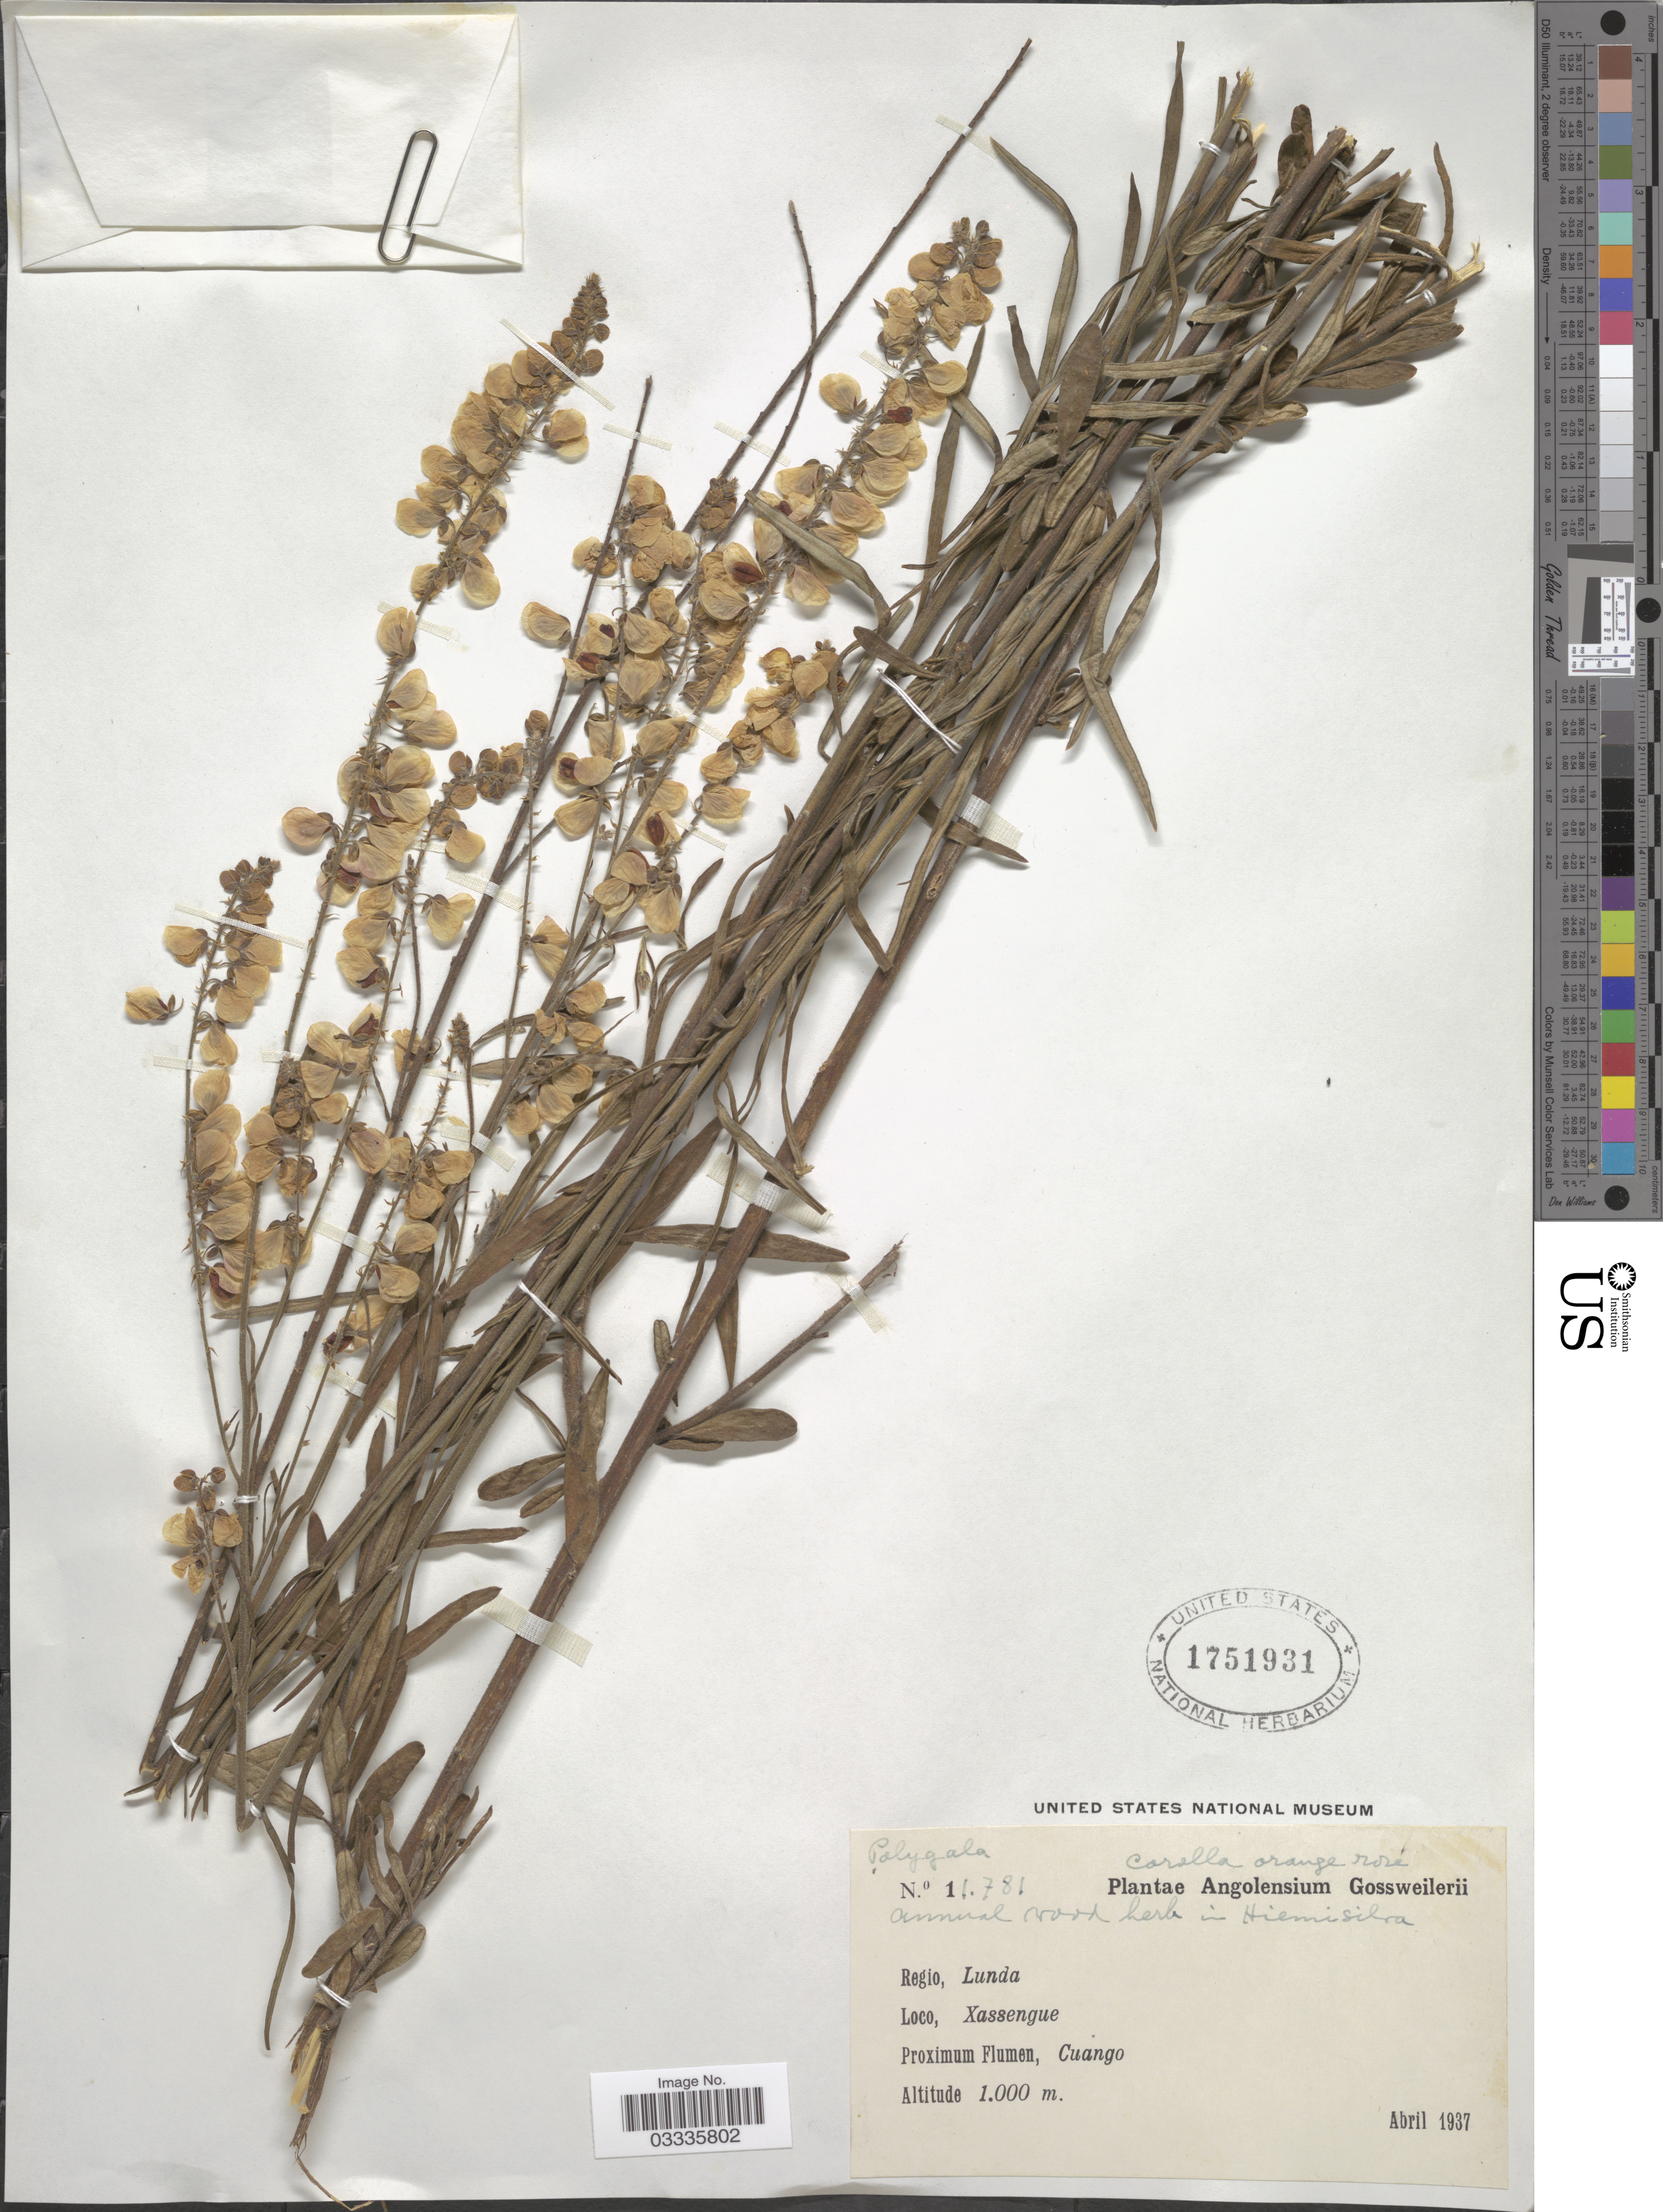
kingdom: Plantae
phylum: Tracheophyta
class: Magnoliopsida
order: Fabales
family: Polygalaceae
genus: Polygala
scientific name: Polygala sp.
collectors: -. Gossweiler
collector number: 11781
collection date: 1937-04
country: Angola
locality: Regio, Lunda. Xassengue. Proximum Flumen, Cuango.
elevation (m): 1000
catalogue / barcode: US 1751931